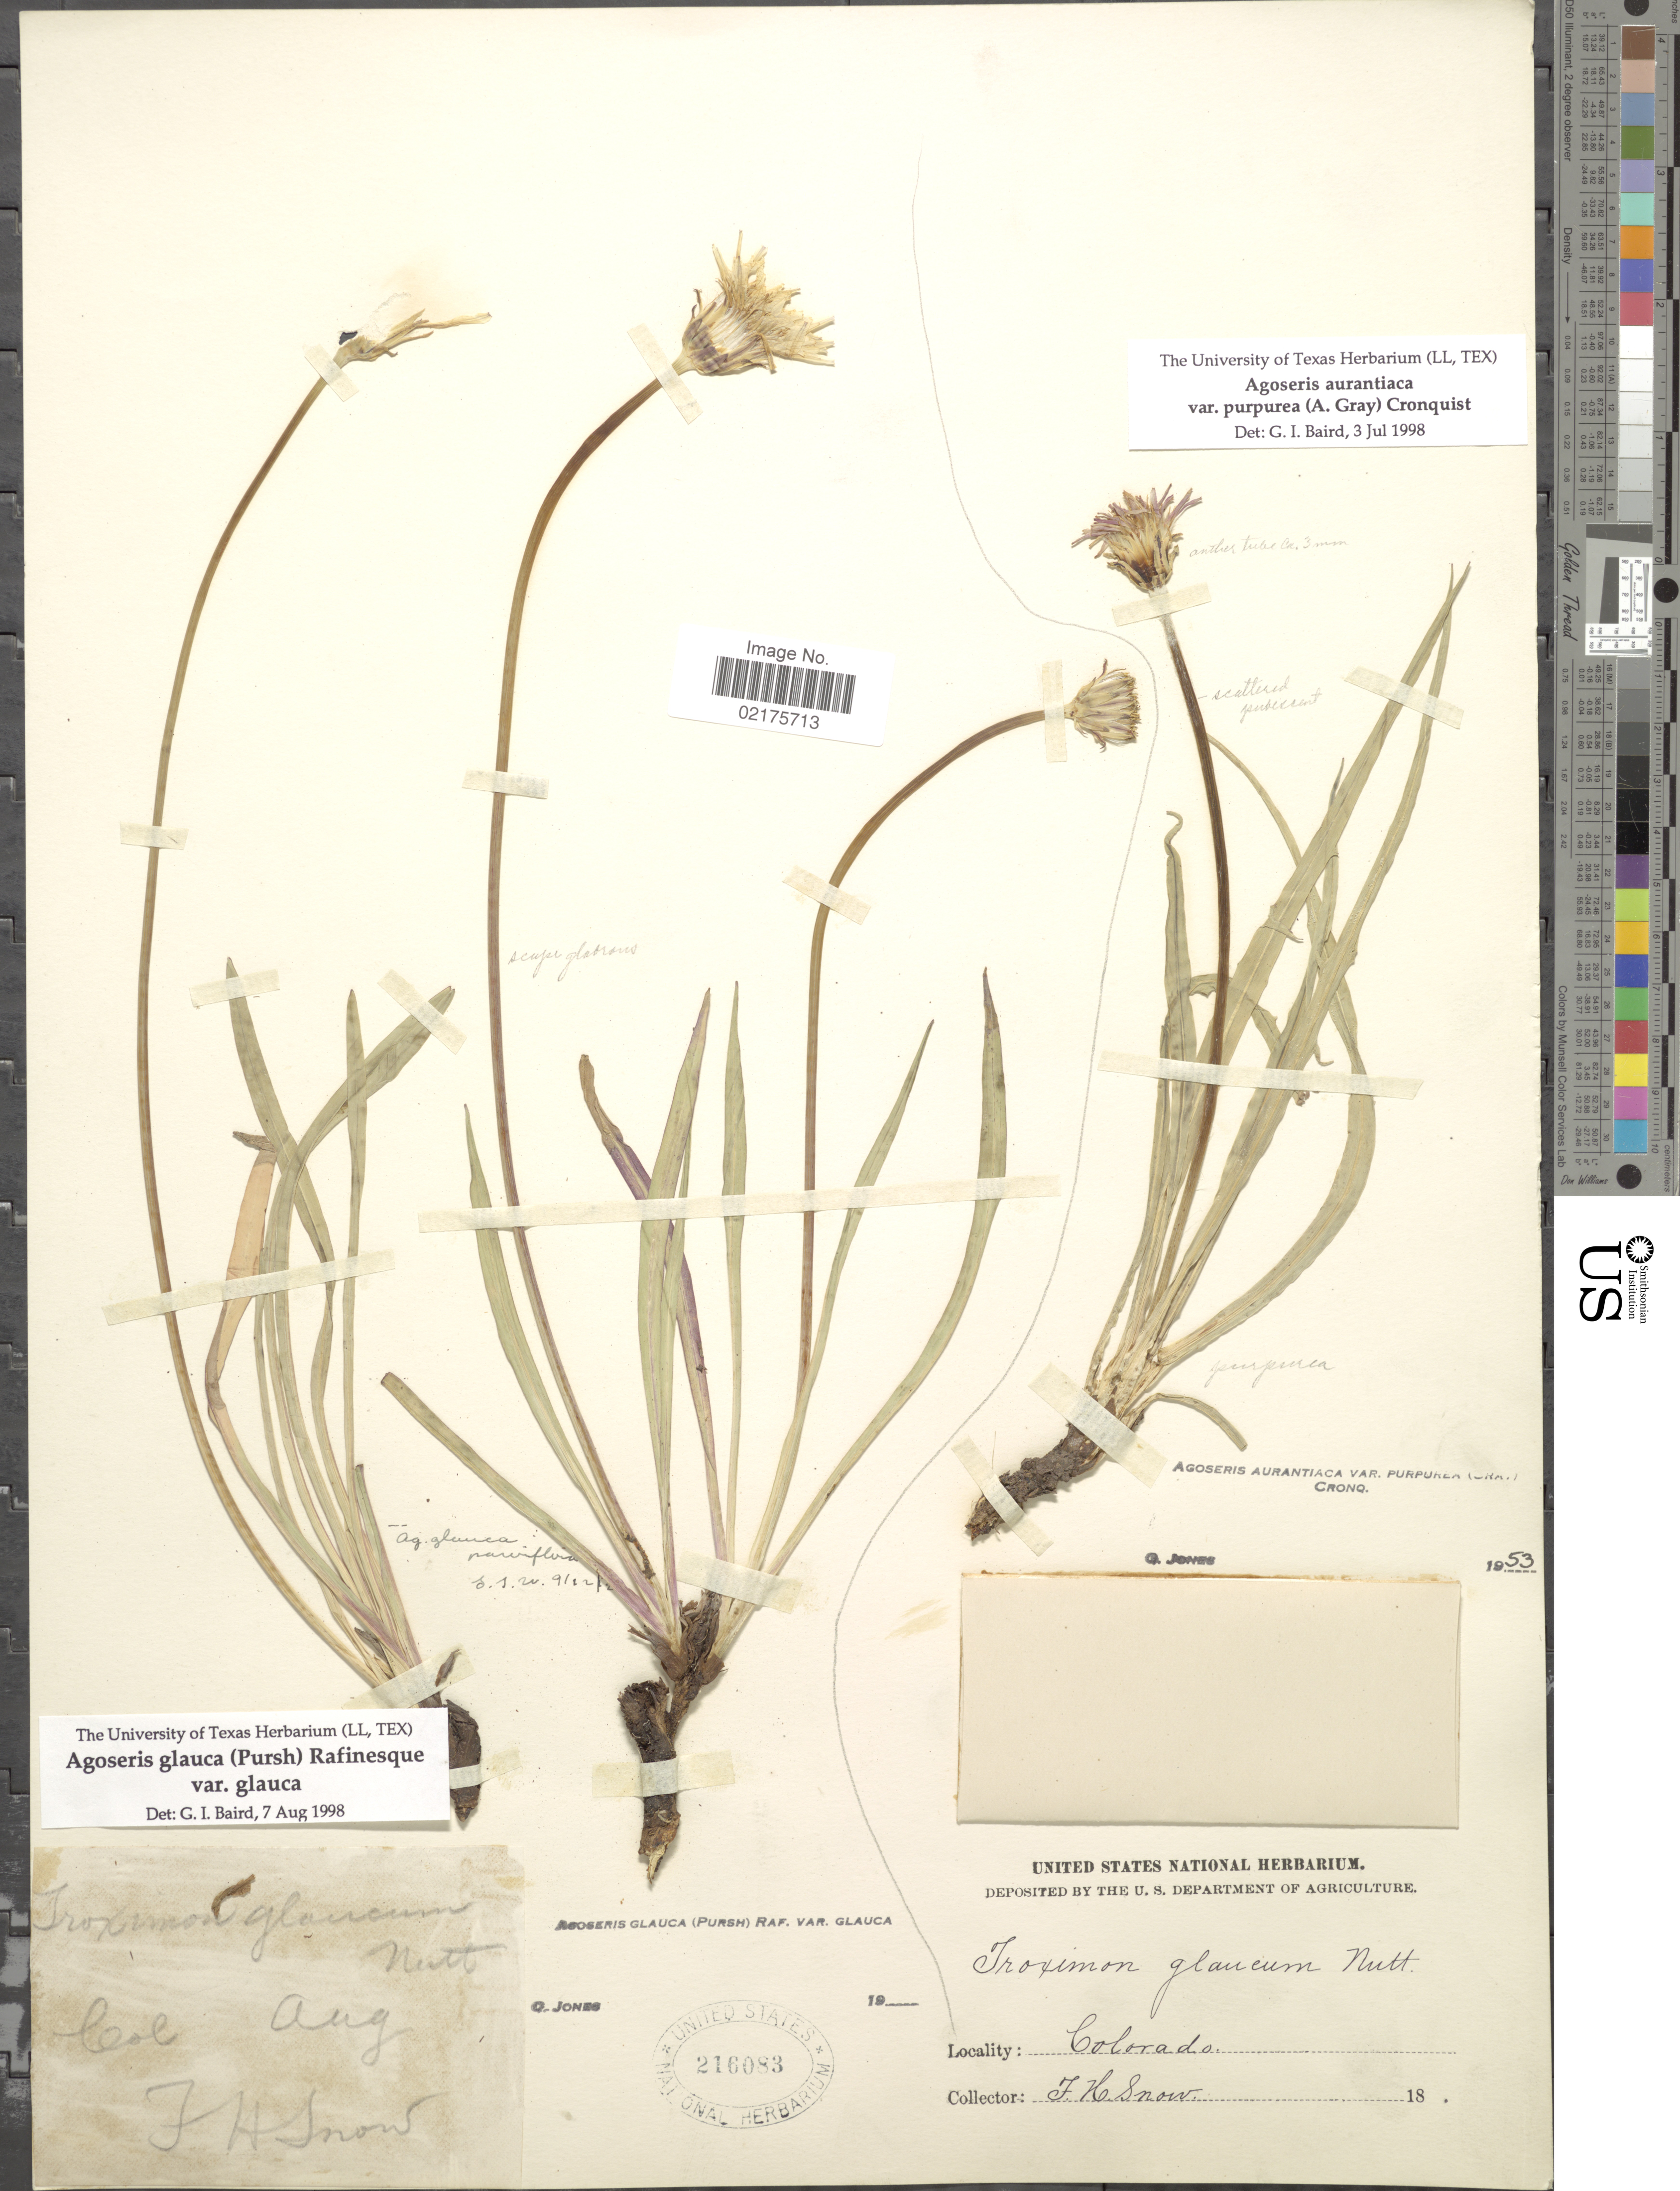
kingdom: Plantae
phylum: Tracheophyta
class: Magnoliopsida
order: Asterales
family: Asteraceae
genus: Agoseris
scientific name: Agoseris glauca var. glauca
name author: (Pursh) Raf.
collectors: F. H. Snow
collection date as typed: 18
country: United States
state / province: Colorado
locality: Col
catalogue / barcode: US 216083